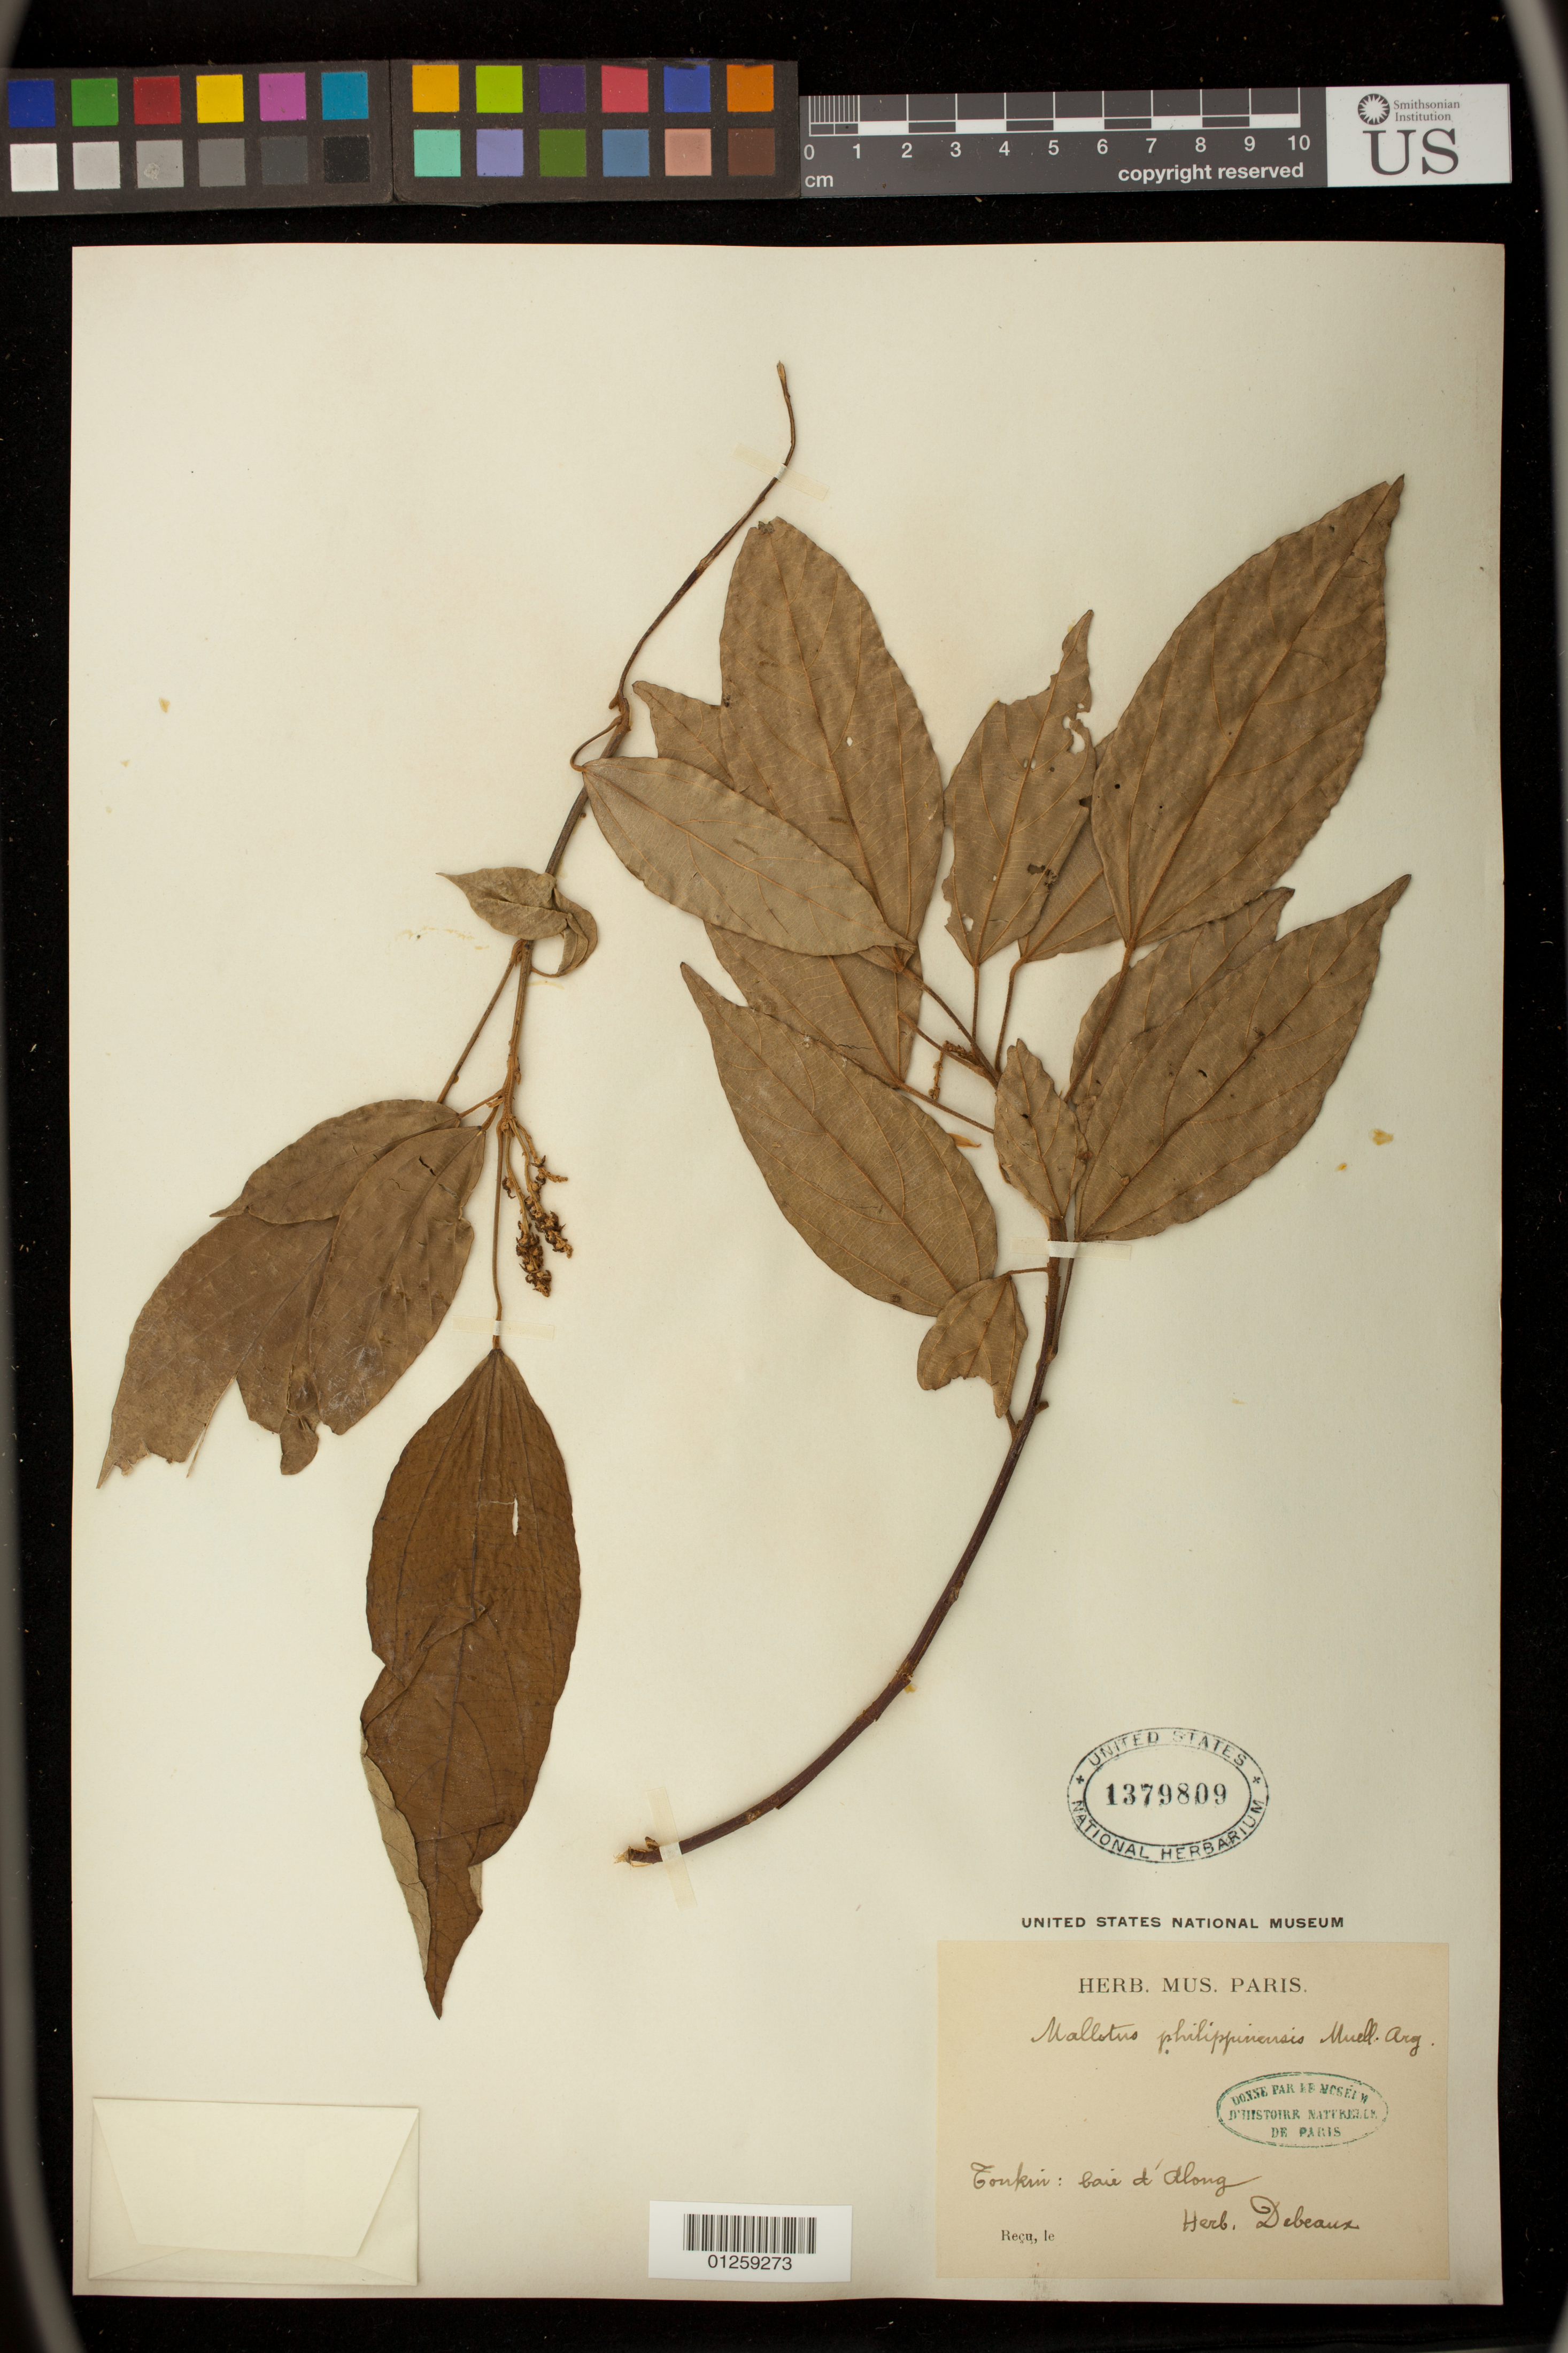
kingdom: Plantae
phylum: Tracheophyta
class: Magnoliopsida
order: Malpighiales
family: Euphorbiaceae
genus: Mallotus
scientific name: Mallotus philippensis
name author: (Lam.) Müll. Arg.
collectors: -. Debeaux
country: Vietnam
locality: Tonkin: baie d' Along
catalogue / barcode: US 1379809